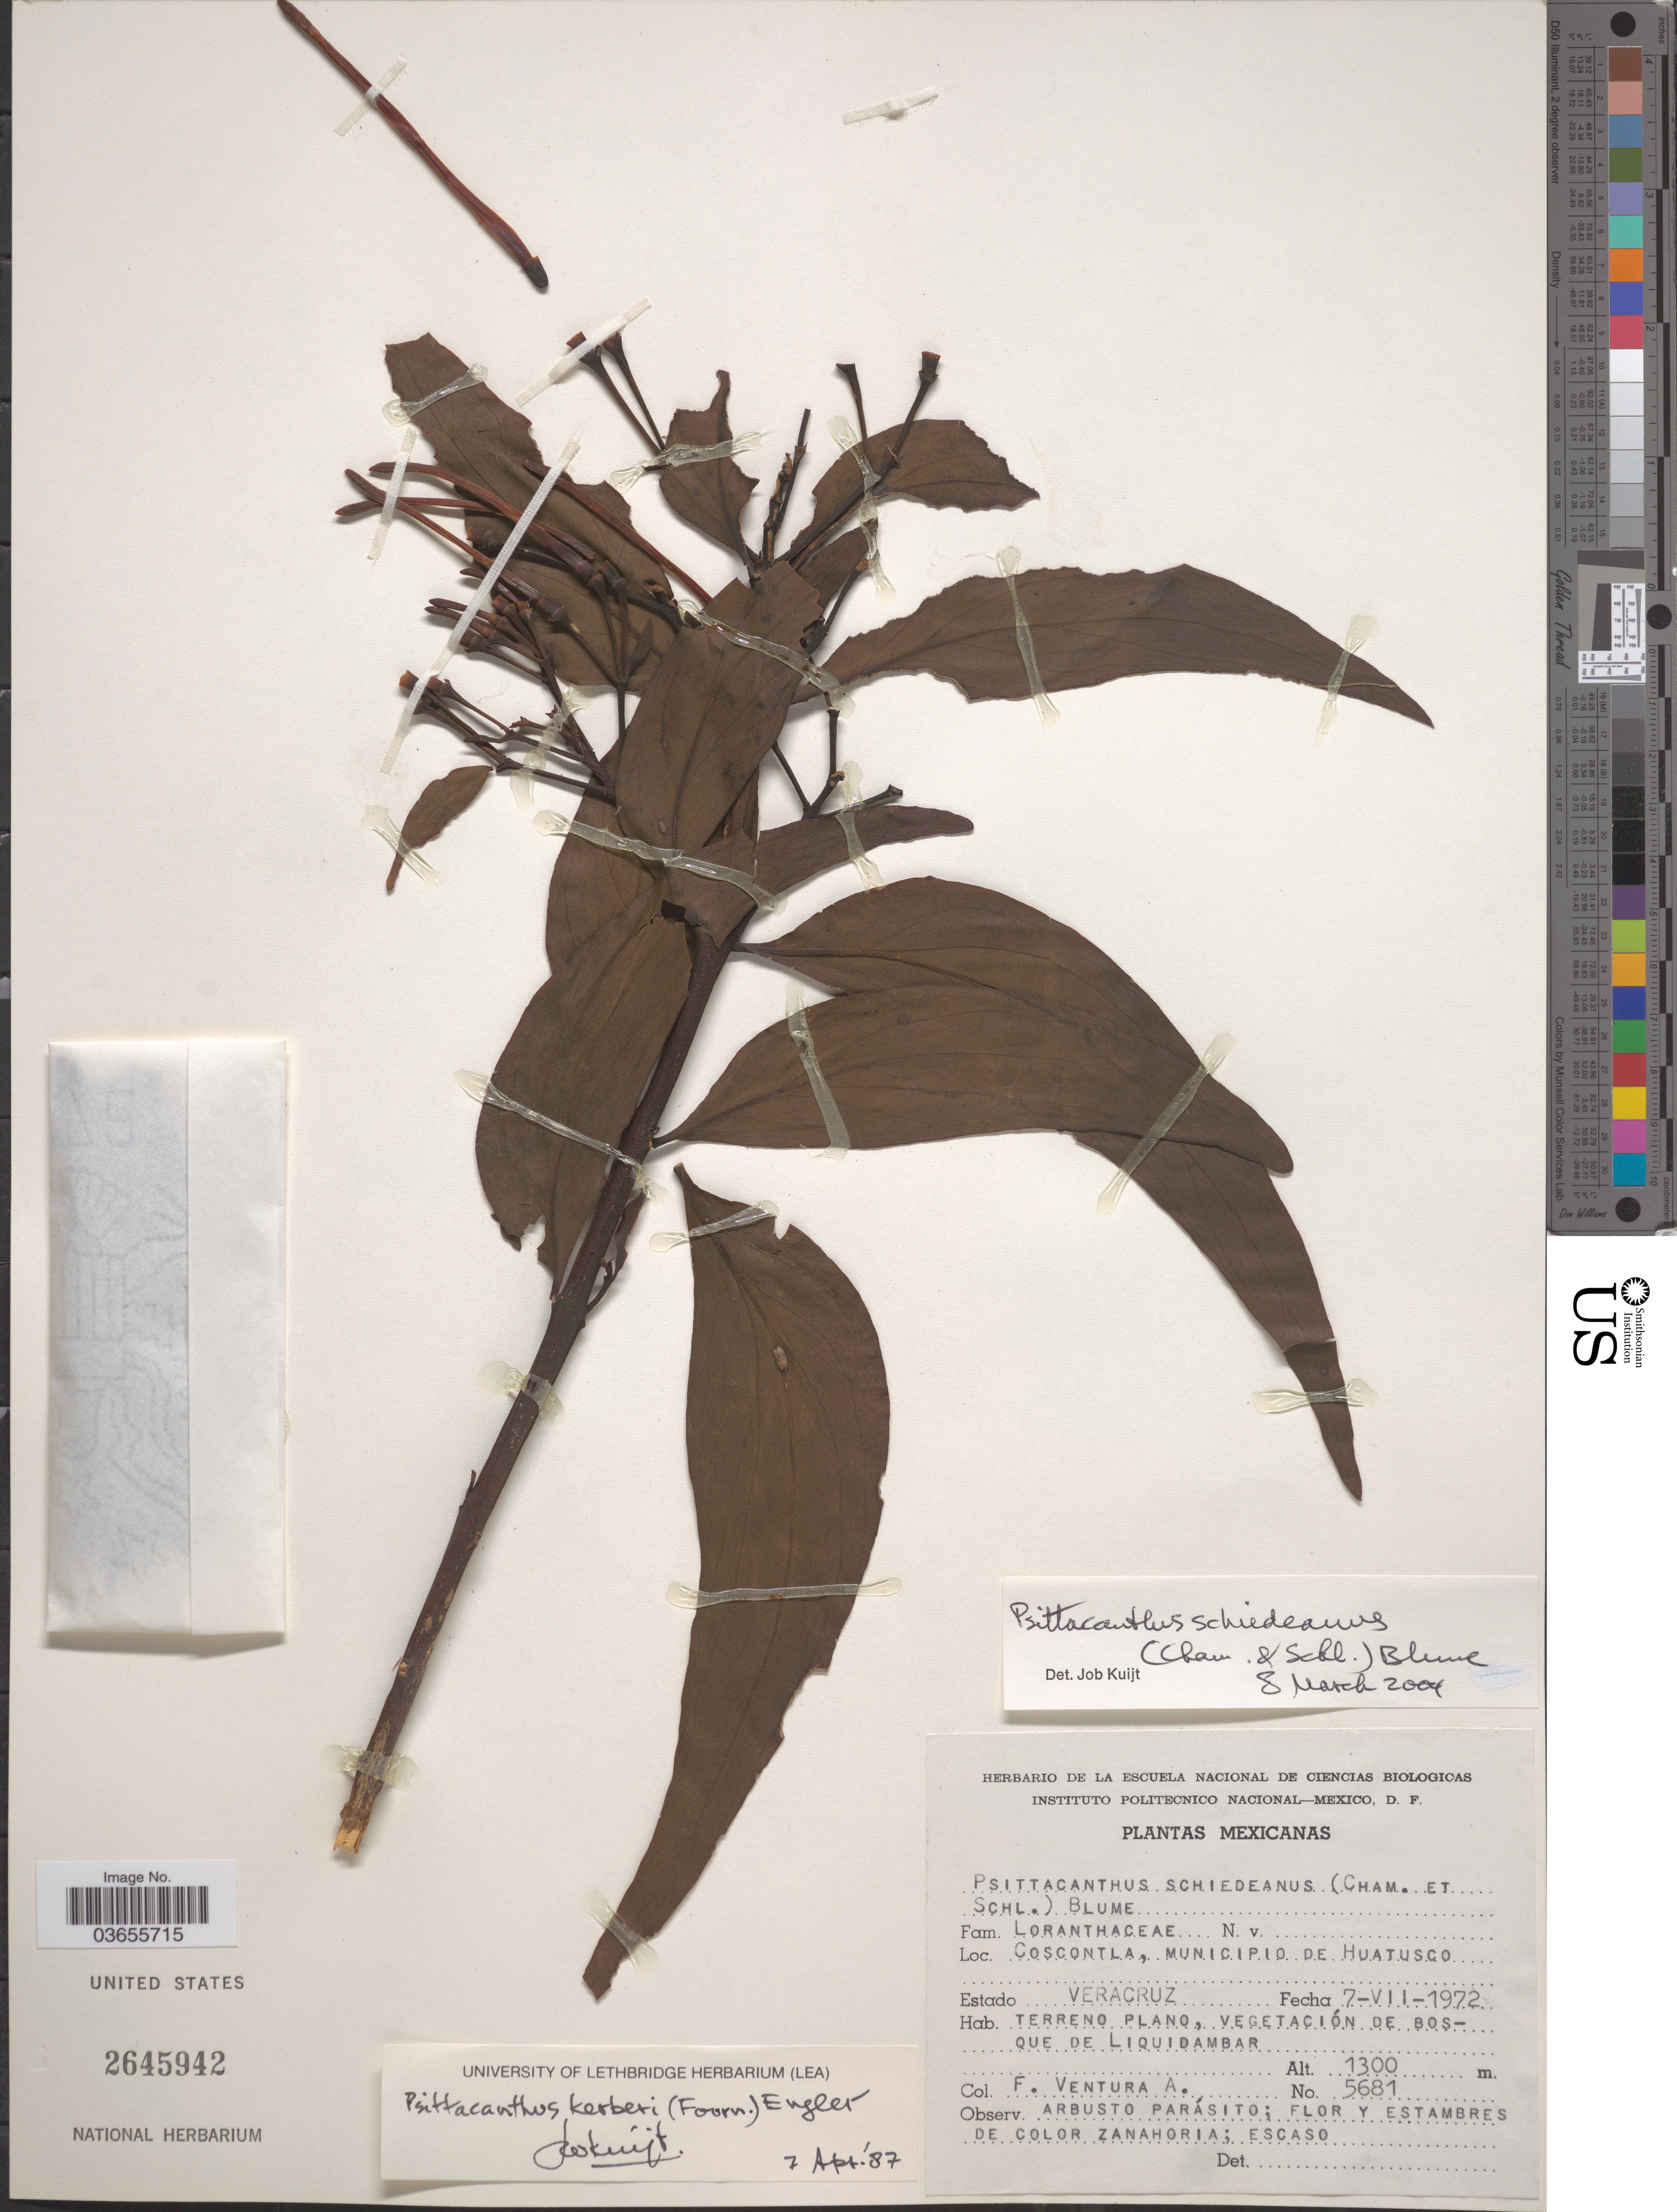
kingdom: Plantae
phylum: Tracheophyta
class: Magnoliopsida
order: Santalales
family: Loranthaceae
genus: Psittacanthus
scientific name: Psittacanthus schiedeanus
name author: (Schltdl. & Cham.) Blume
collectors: F. Ventura A.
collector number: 5681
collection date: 1972-07-07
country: Mexico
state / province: Veracruz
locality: Coscontla, Municipio de Huatusco. Estado Veracruz.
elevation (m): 1300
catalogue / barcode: US 2645942